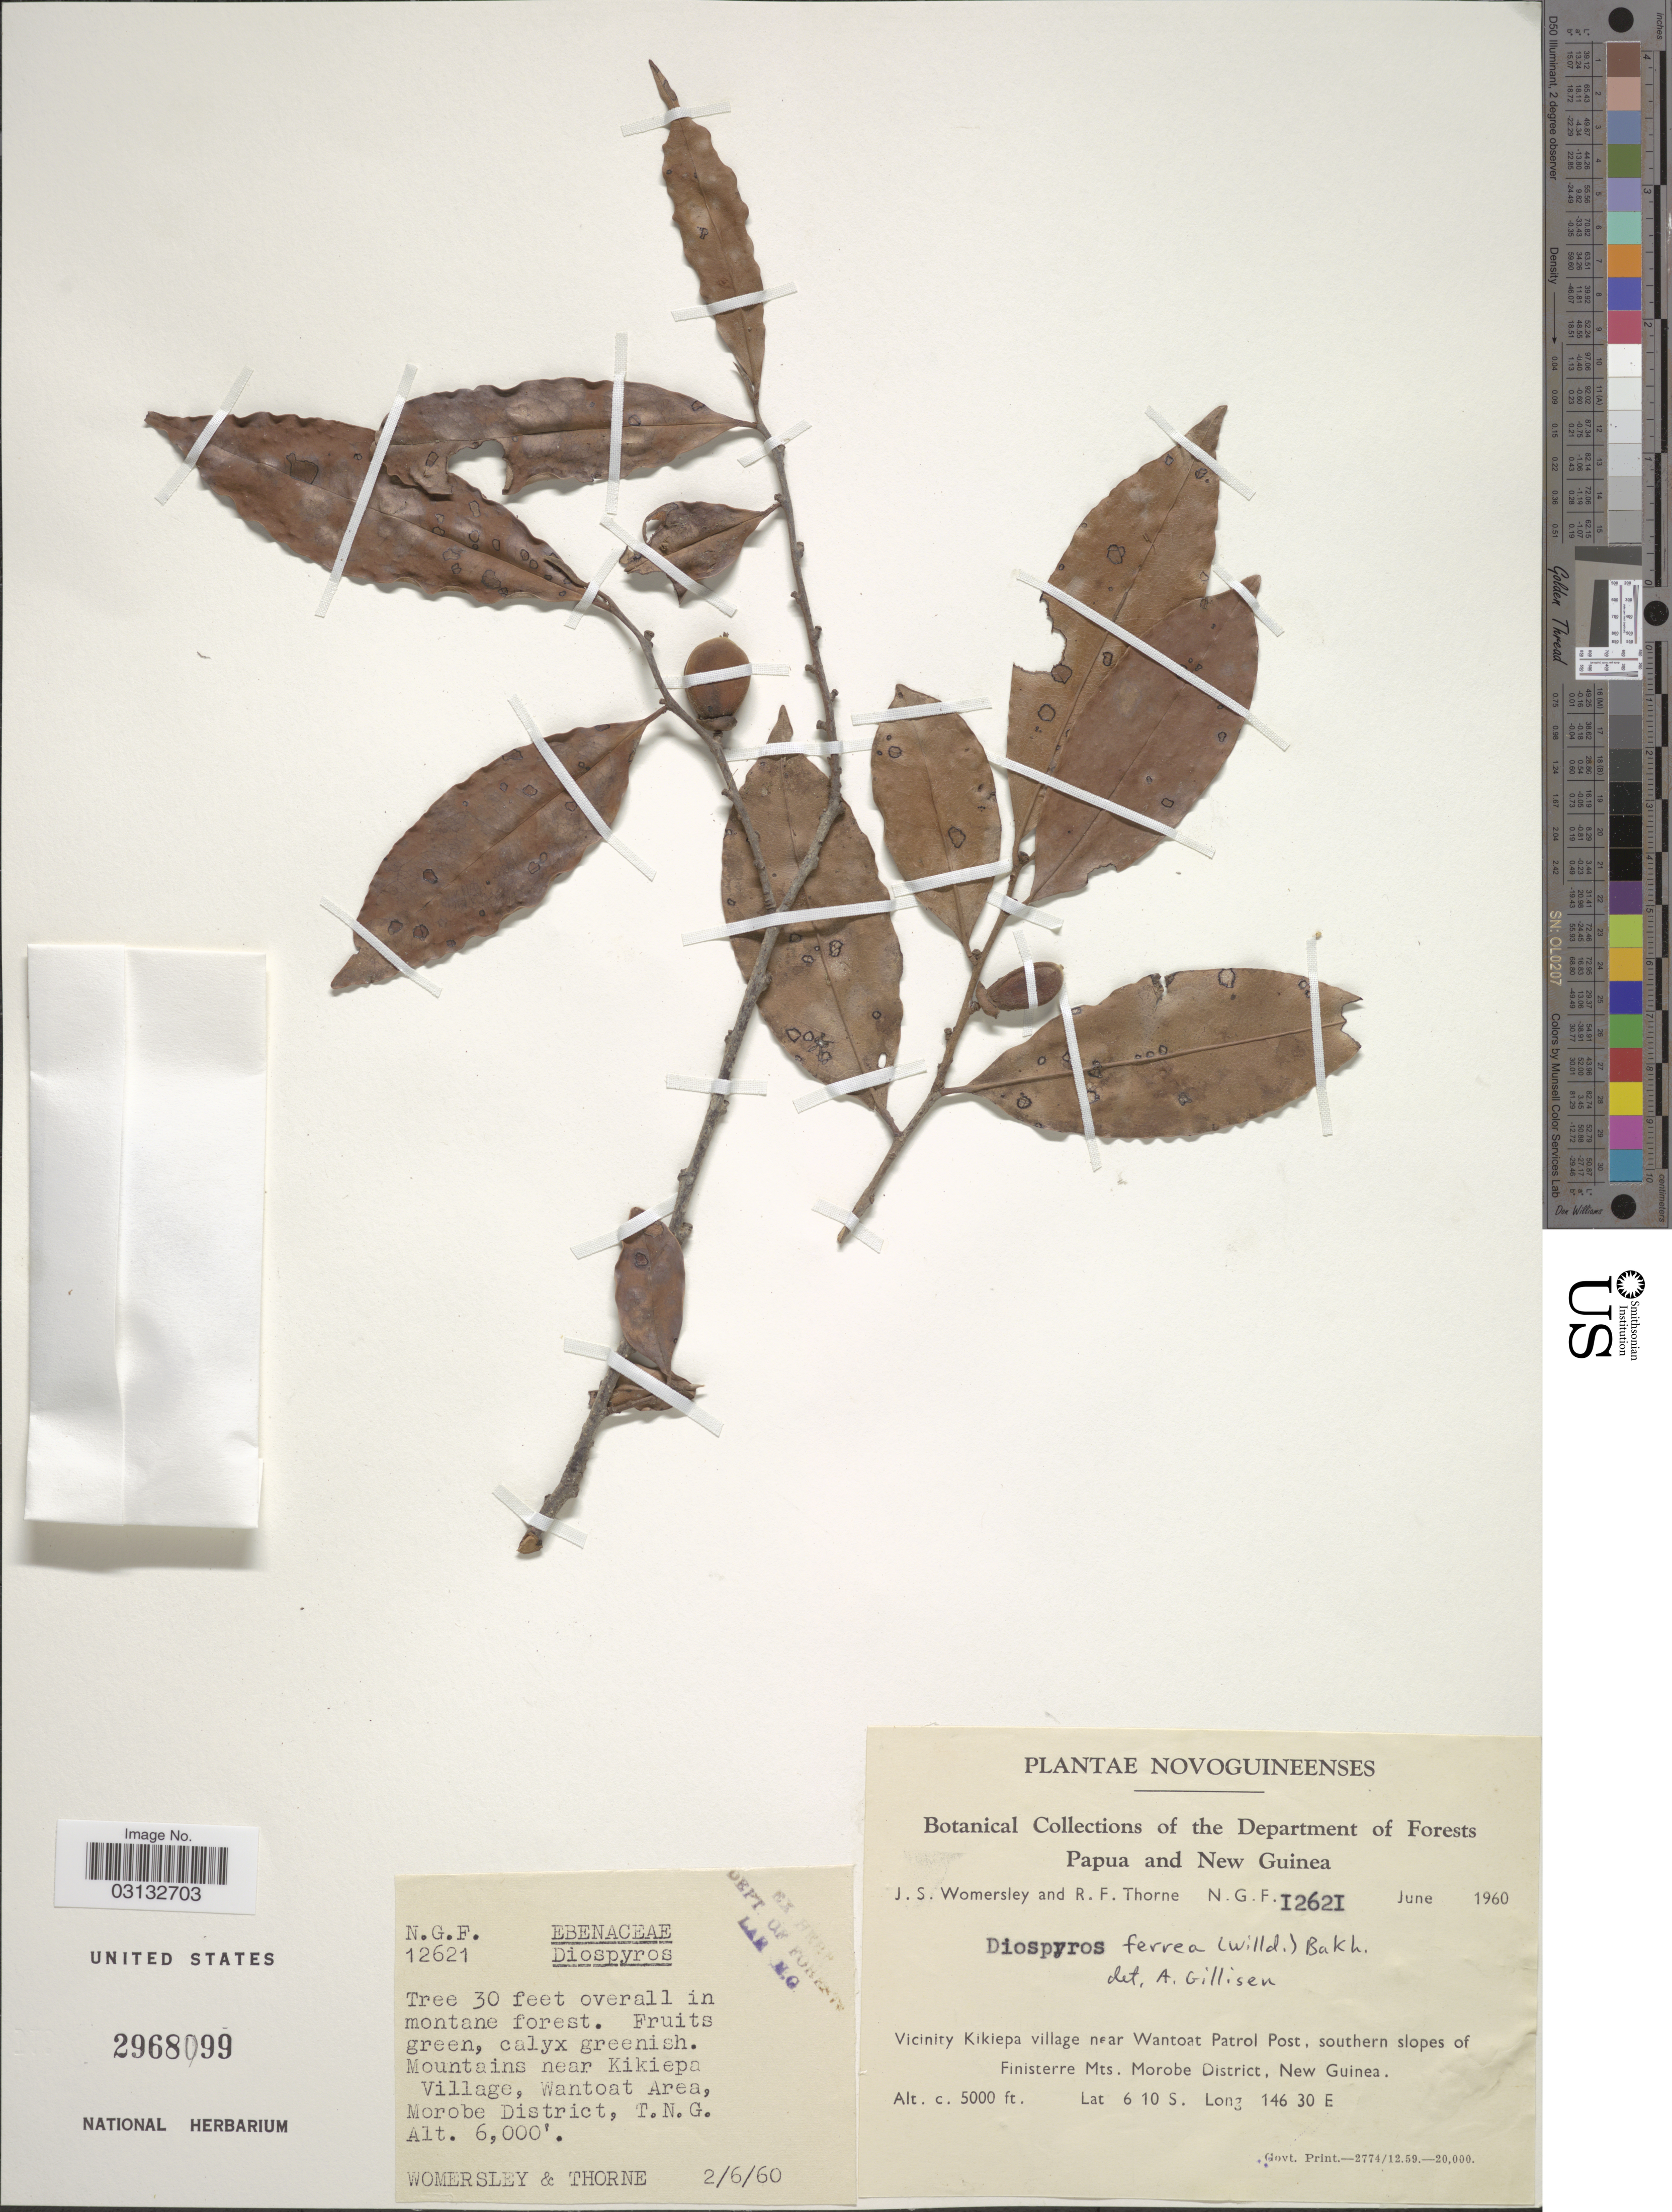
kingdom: Plantae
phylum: Tracheophyta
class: Magnoliopsida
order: Ericales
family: Ebenaceae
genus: Diospyros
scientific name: Diospyros ferrea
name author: (Willd.) Bakh.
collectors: J. S. Womersley & R. Thorne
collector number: NGF12621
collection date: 1960-06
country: Papua New Guinea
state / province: Morobe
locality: Vicinity Kikiepa village near Wantoat Patrol Post, southern slopes of Finisterre Mts. Morobe District, New Guinea.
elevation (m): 1524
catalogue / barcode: US 2968099